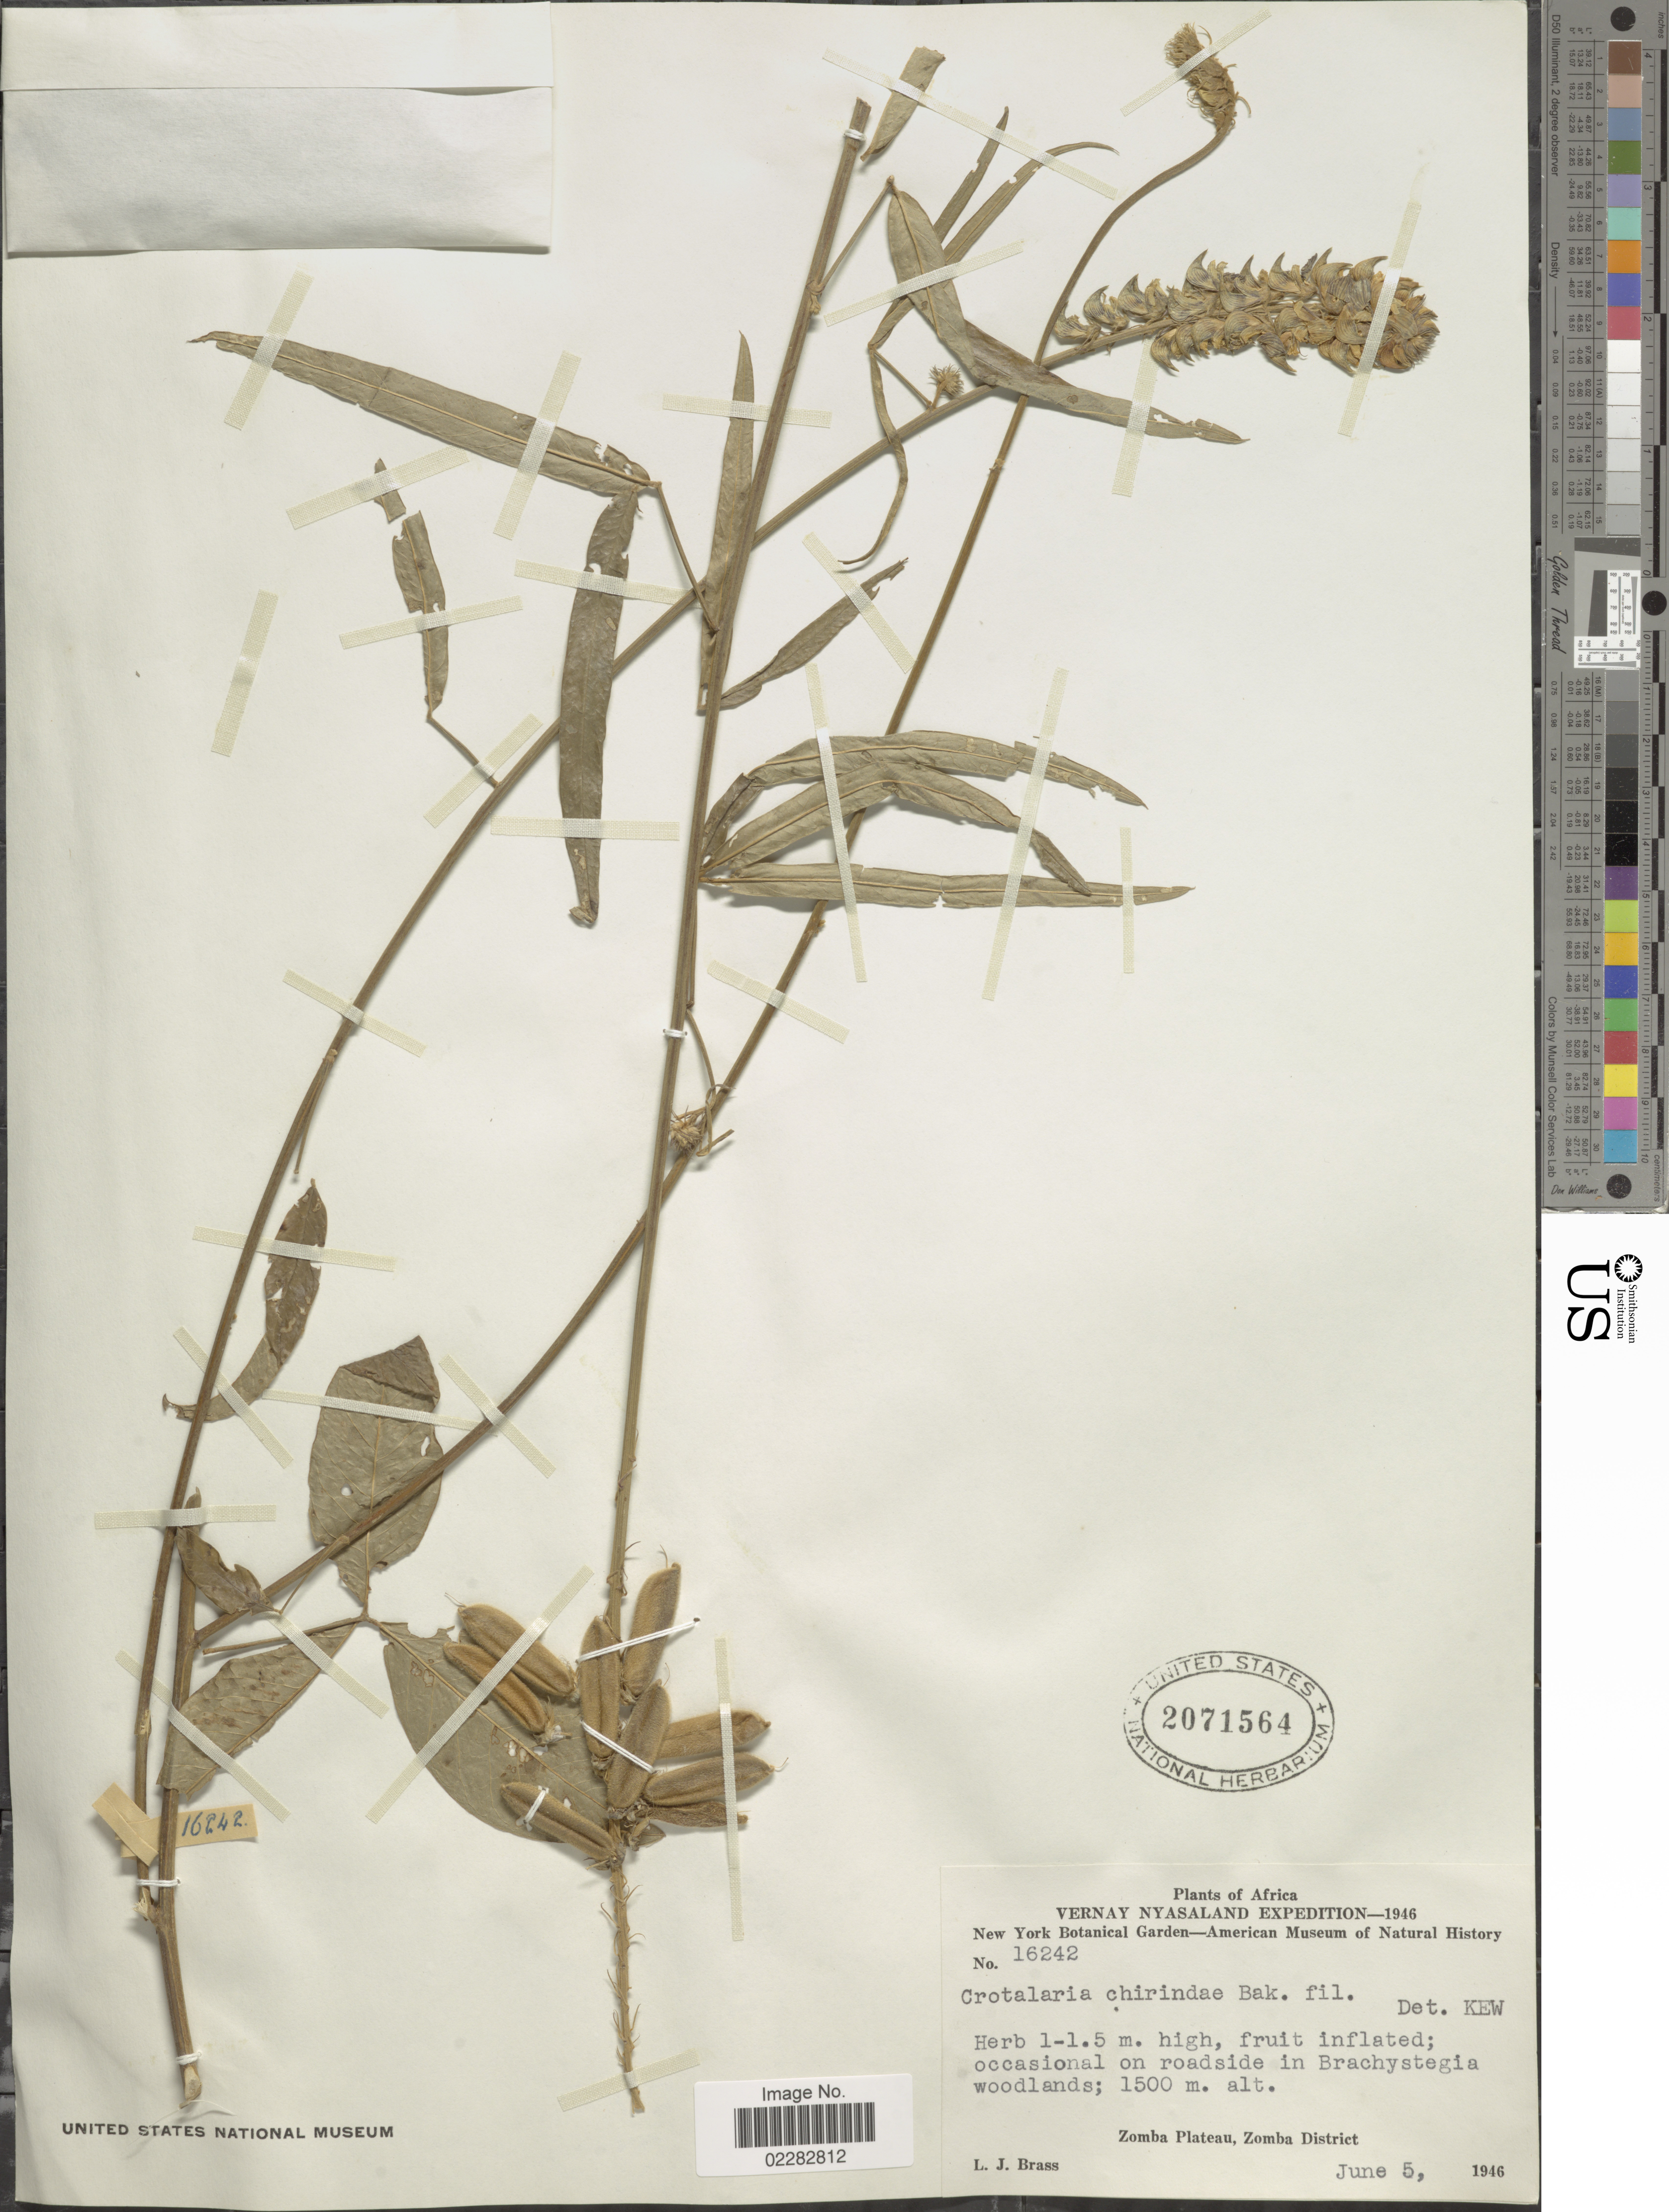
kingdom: Plantae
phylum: Tracheophyta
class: Magnoliopsida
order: Fabales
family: Fabaceae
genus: Crotalaria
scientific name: Crotalaria chirindae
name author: Baker f.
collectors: L. J. Brass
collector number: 16242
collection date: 1946-06-05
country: Malawi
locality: Vernay Nyasaland, Zomba Plateau, Zomba District, occasional on roadside.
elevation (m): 1500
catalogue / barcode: US 2071564